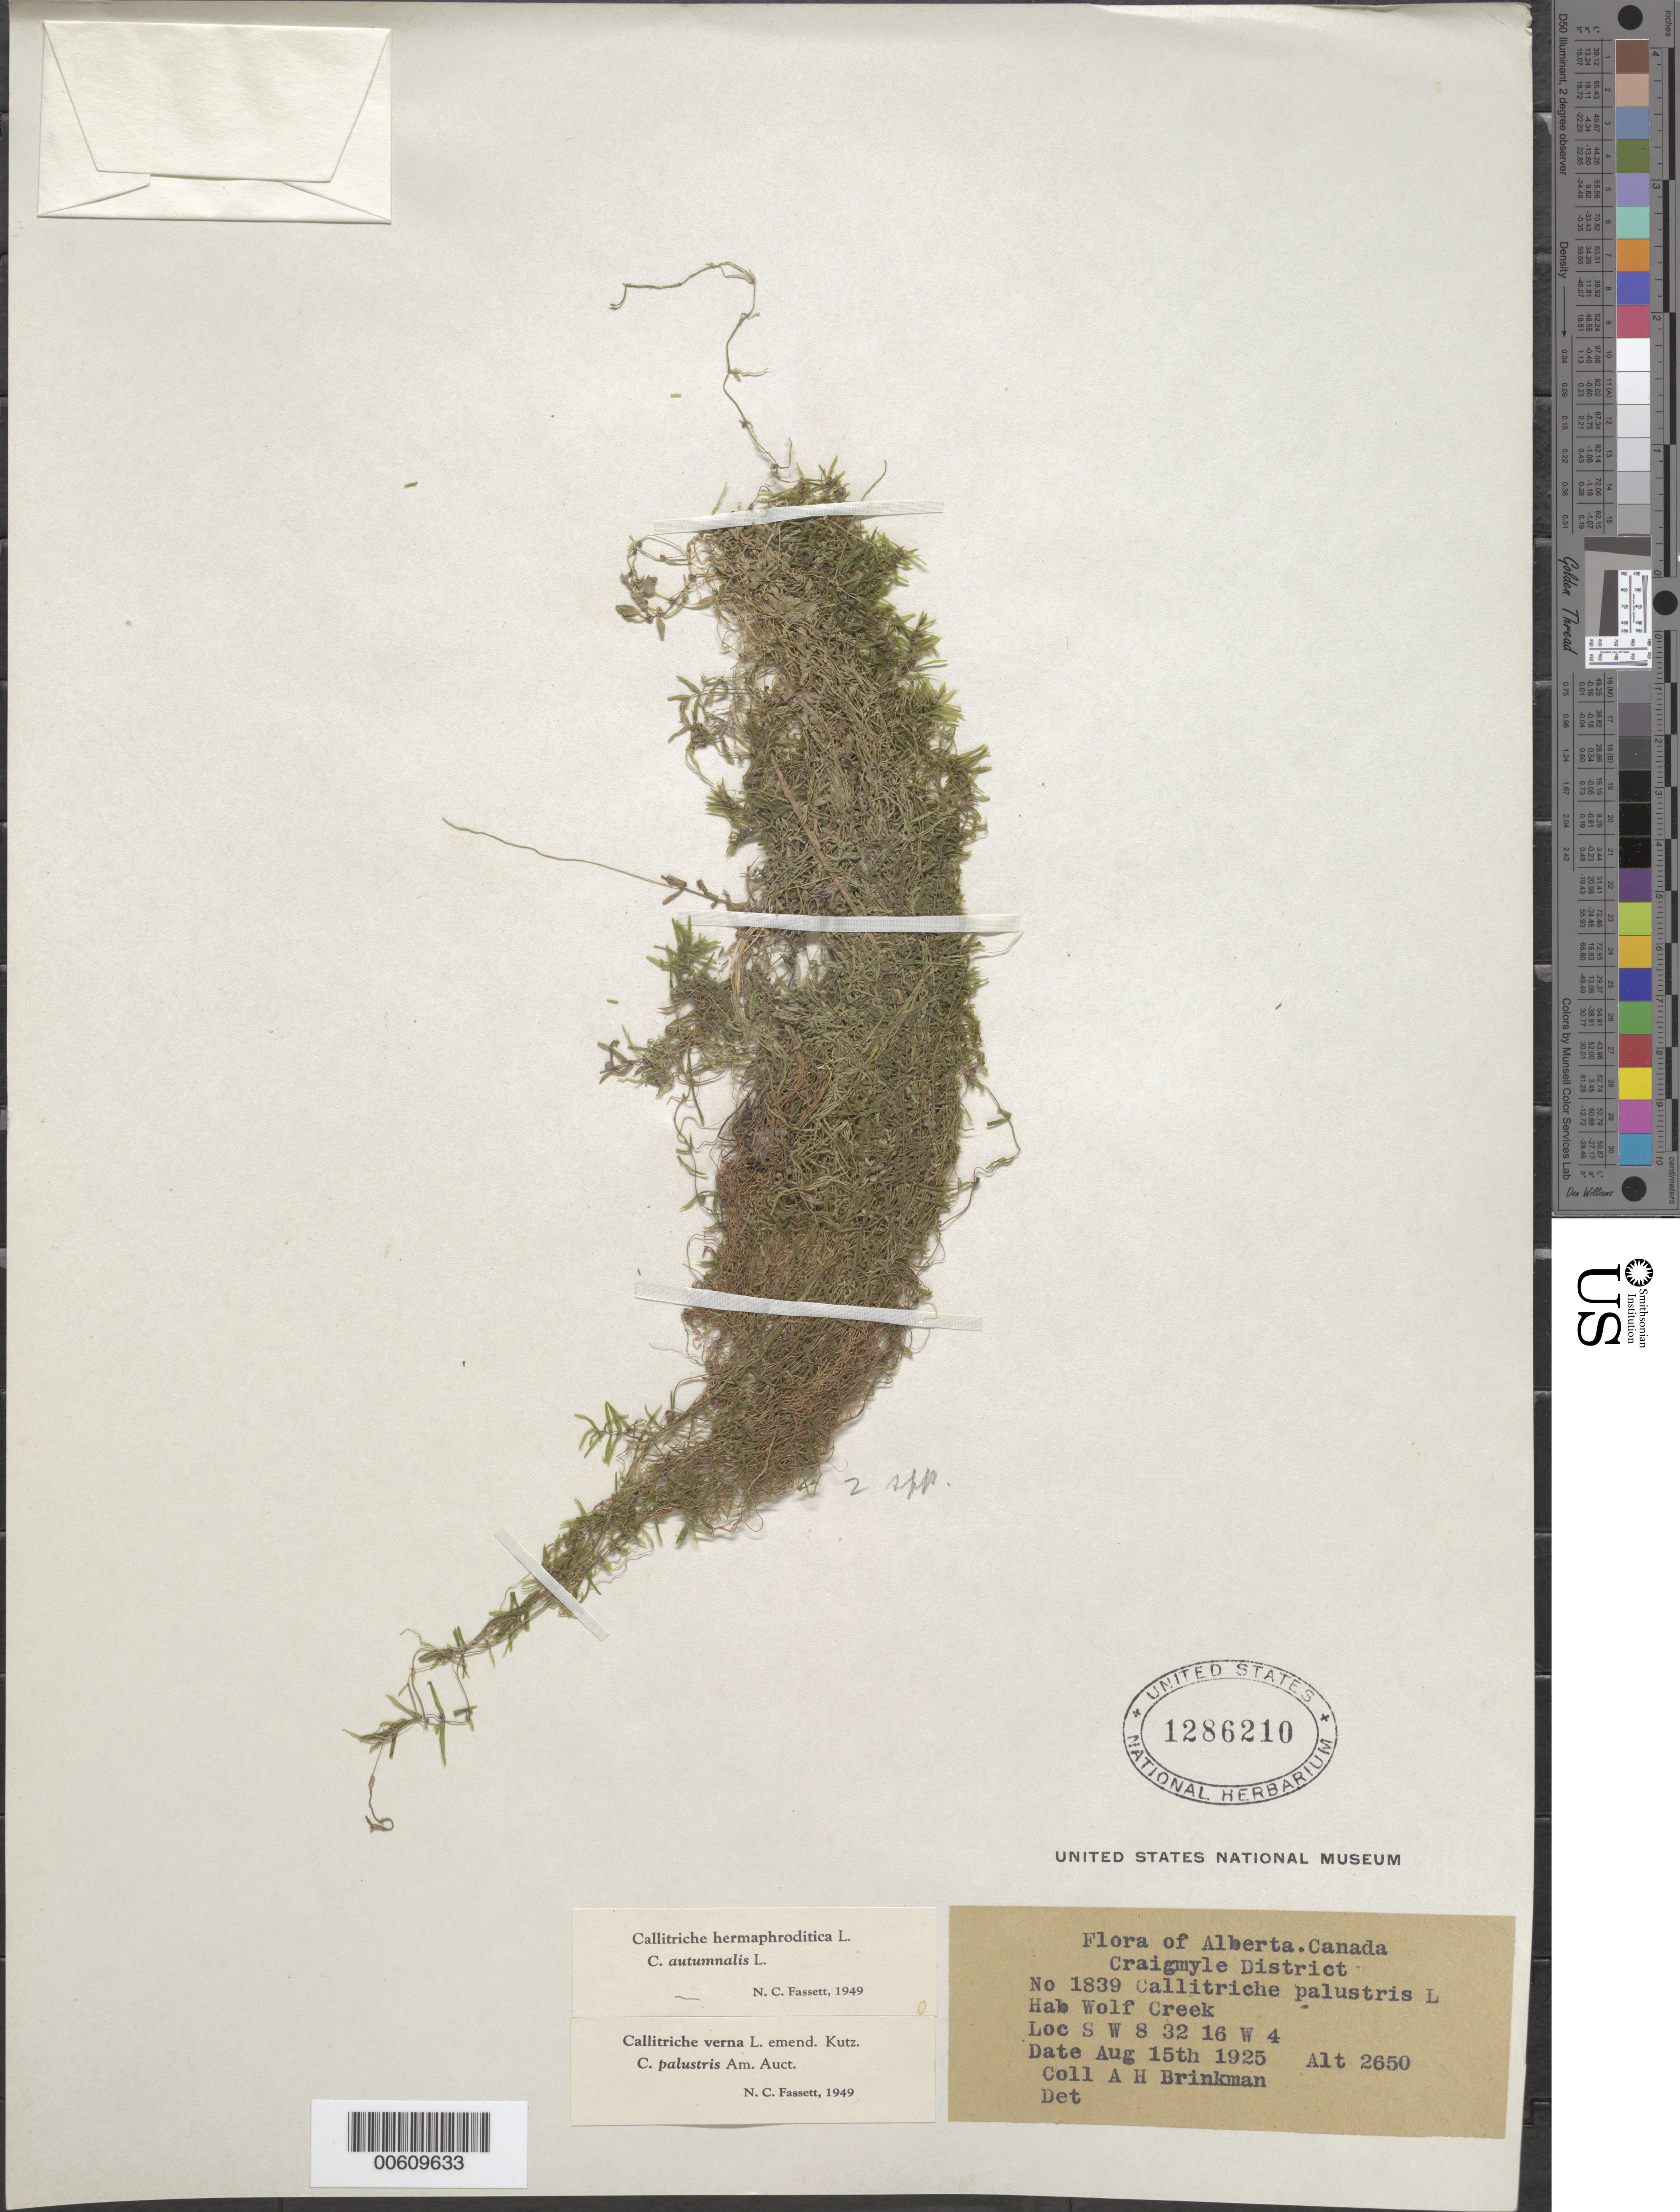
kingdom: Plantae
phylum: Tracheophyta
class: Magnoliopsida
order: Lamiales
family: Plantaginaceae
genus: Callitriche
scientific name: Callitriche verna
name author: L.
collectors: A. Brinkman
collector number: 1839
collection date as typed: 15 Aug 1925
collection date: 1925-08-15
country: Canada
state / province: Alberta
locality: Craigmyle Dist., Wolf Creek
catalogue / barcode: US 1286210